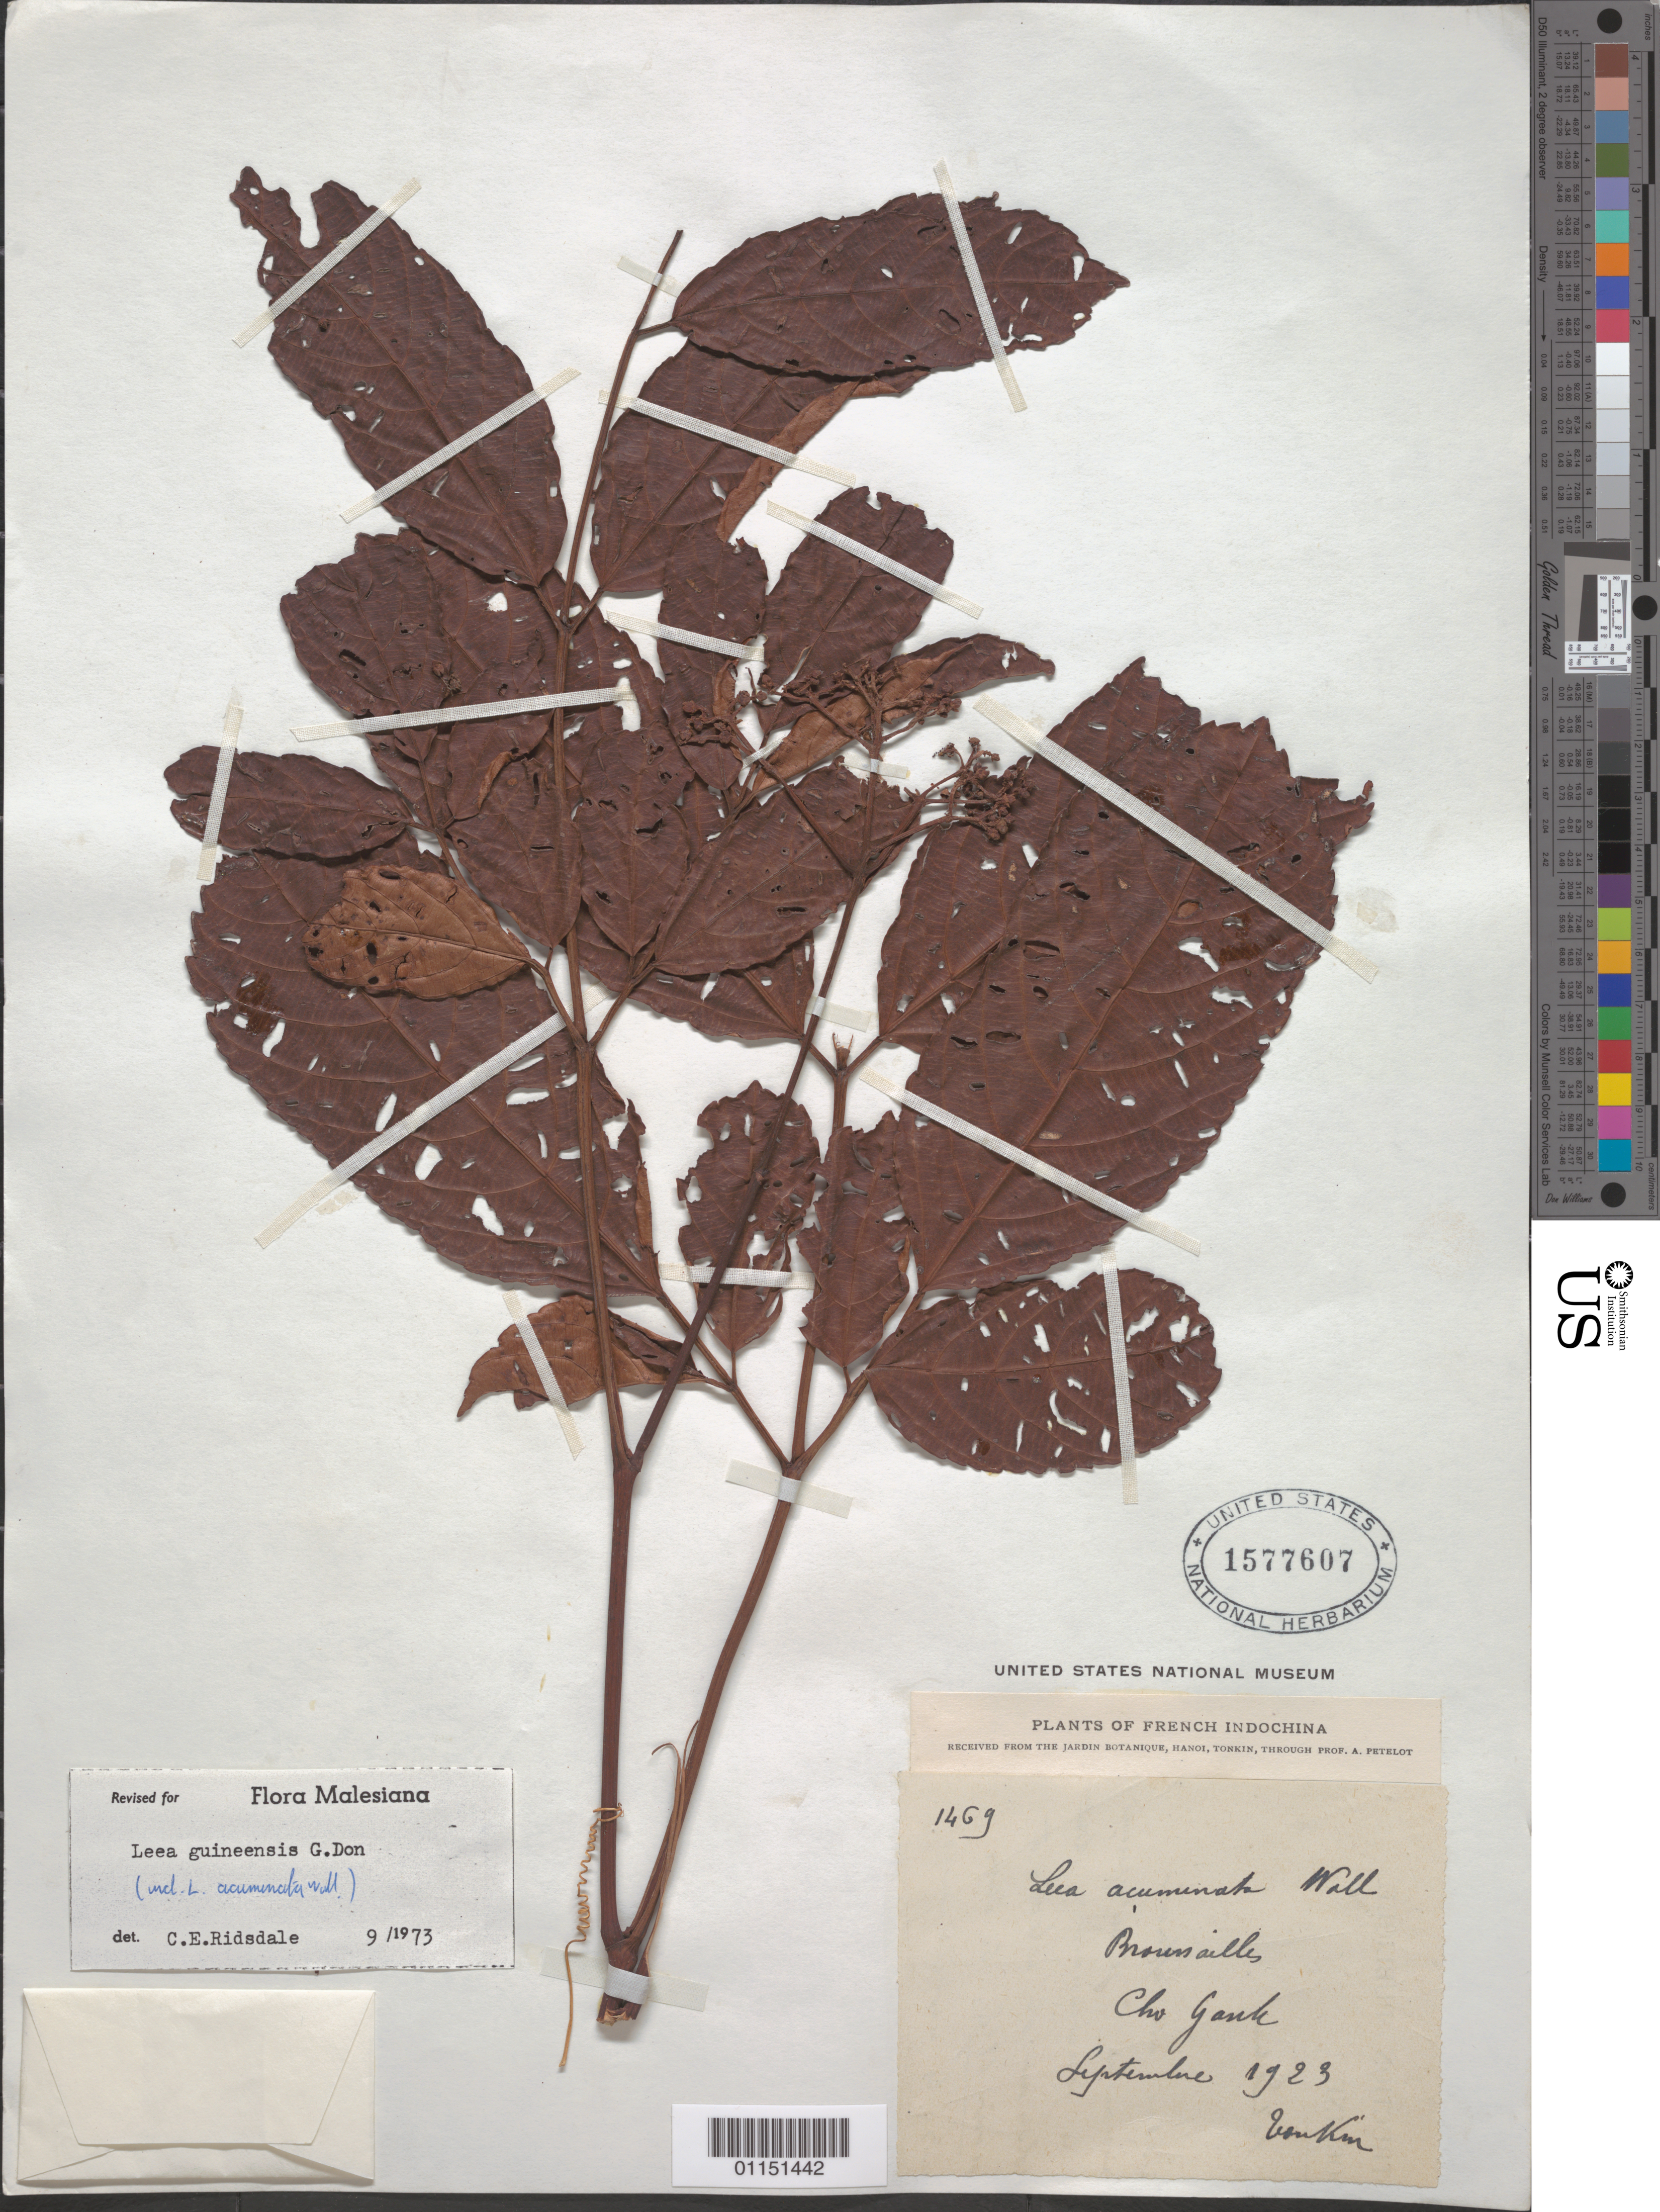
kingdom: Plantae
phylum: Tracheophyta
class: Magnoliopsida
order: Vitales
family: Vitaceae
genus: Leea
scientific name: Leea guineensis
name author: G. Don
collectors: A. Petelot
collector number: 1469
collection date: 1923-09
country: Vietnam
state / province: Tonkin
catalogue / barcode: US 1577607